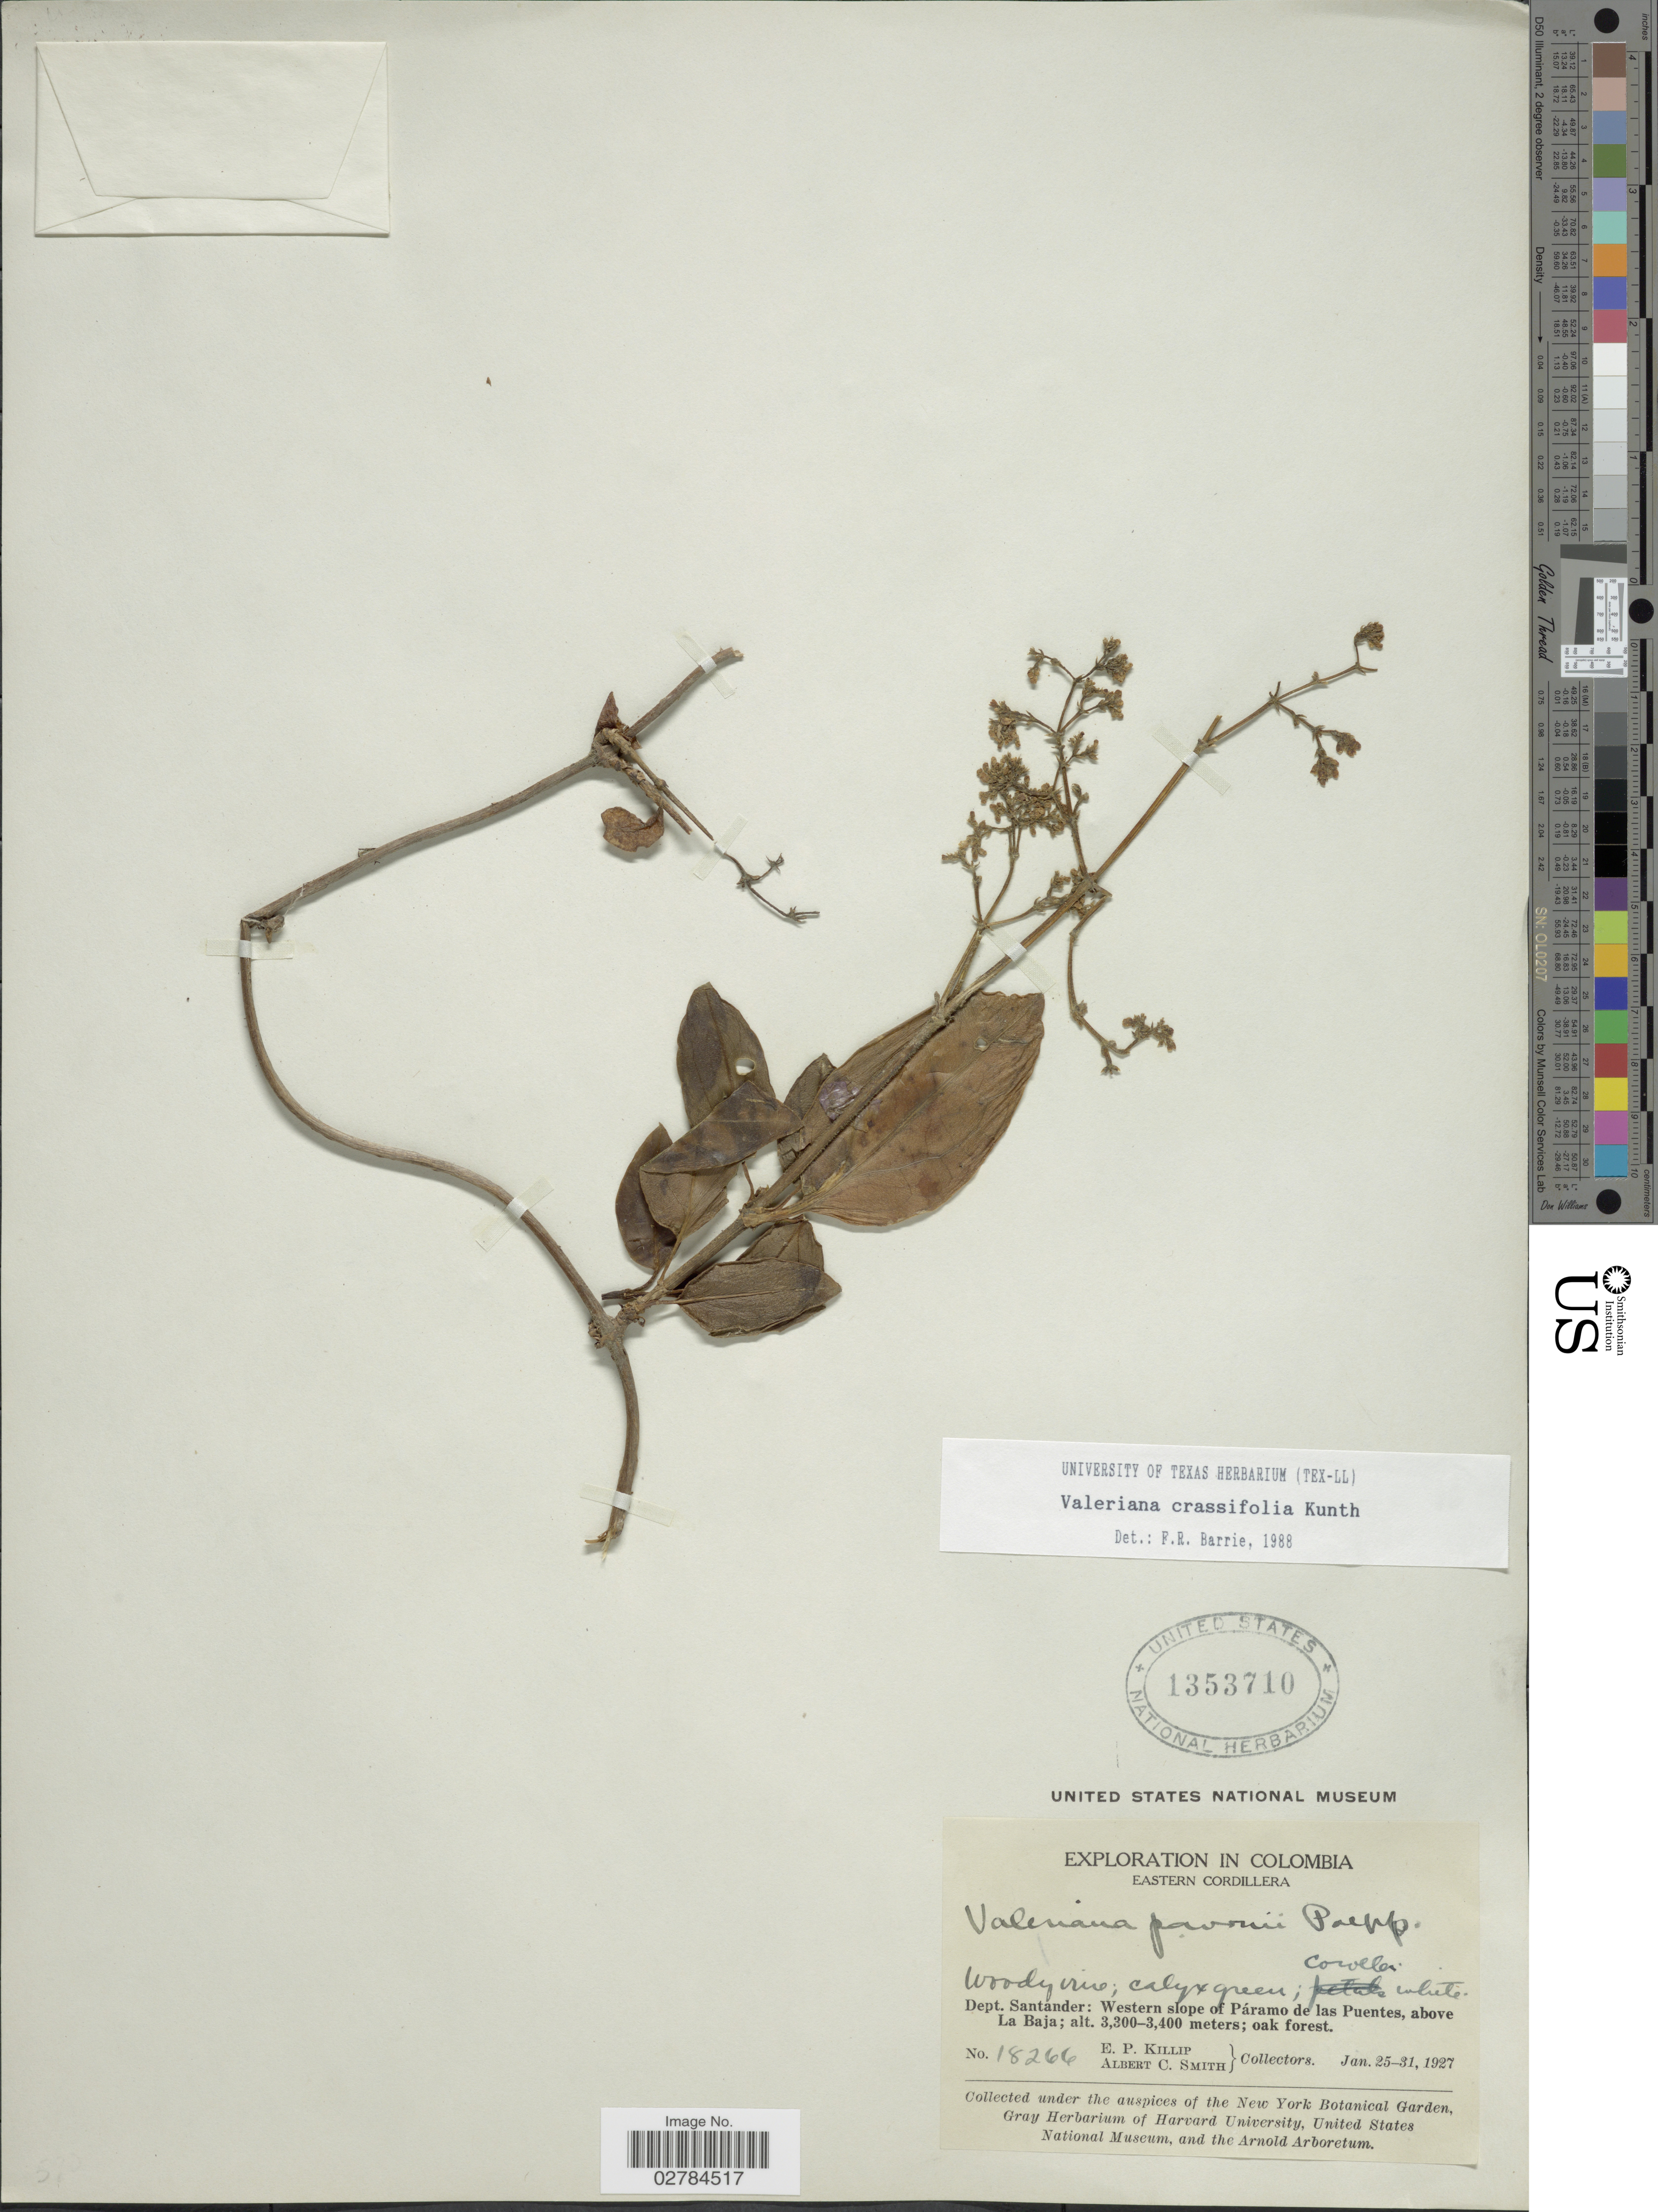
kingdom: Plantae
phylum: Tracheophyta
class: Magnoliopsida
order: Dipsacales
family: Caprifoliaceae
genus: Valeriana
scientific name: Valeriana crassifolia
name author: Kunth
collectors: E. P. Killip & A. C. Smith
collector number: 18266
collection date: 1927-01-25/1927-01-31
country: Colombia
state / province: Santander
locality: Eastern Cordillera. Dept. Santander: Western slope of Páramo de las Puentes, above La Baja.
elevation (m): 3300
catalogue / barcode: US 1353710